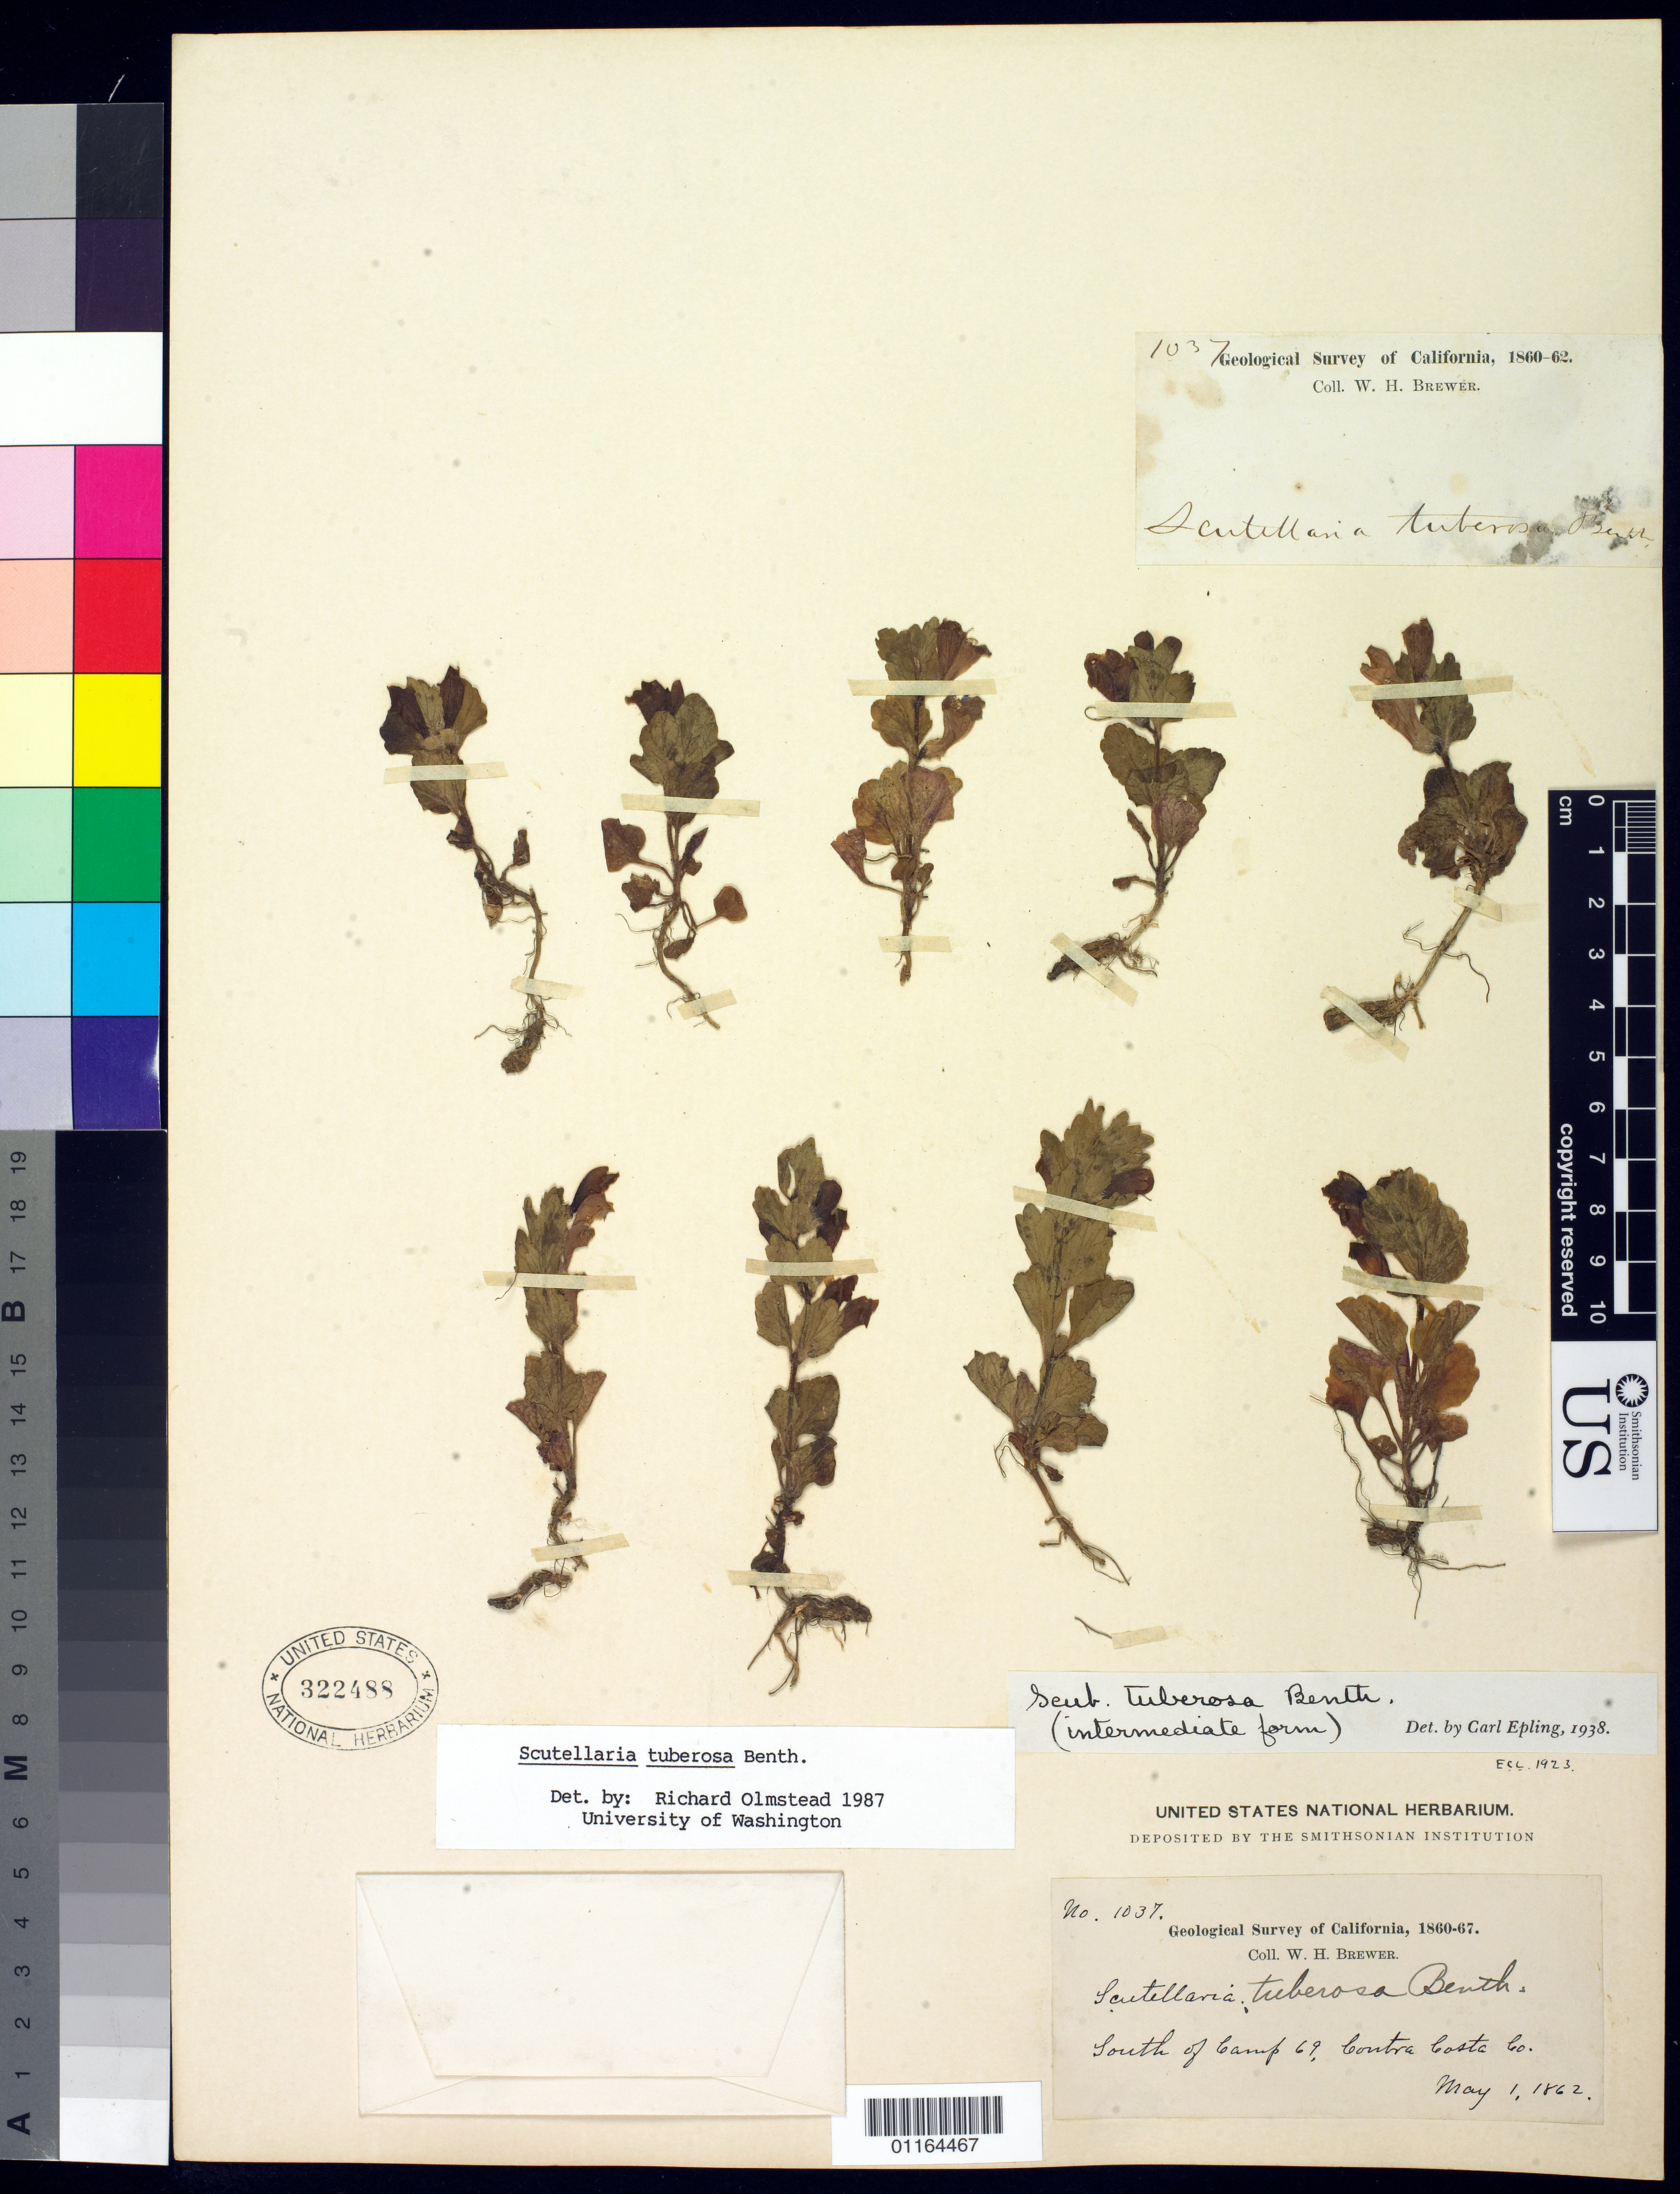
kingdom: Plantae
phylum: Tracheophyta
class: Magnoliopsida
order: Lamiales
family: Lamiaceae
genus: Scutellaria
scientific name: Scutellaria tuberosa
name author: Benth.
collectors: W. H. Brewer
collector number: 1037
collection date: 1862-05-01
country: United States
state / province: California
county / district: Contra Costa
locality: South of Camp 69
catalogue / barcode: US 322488